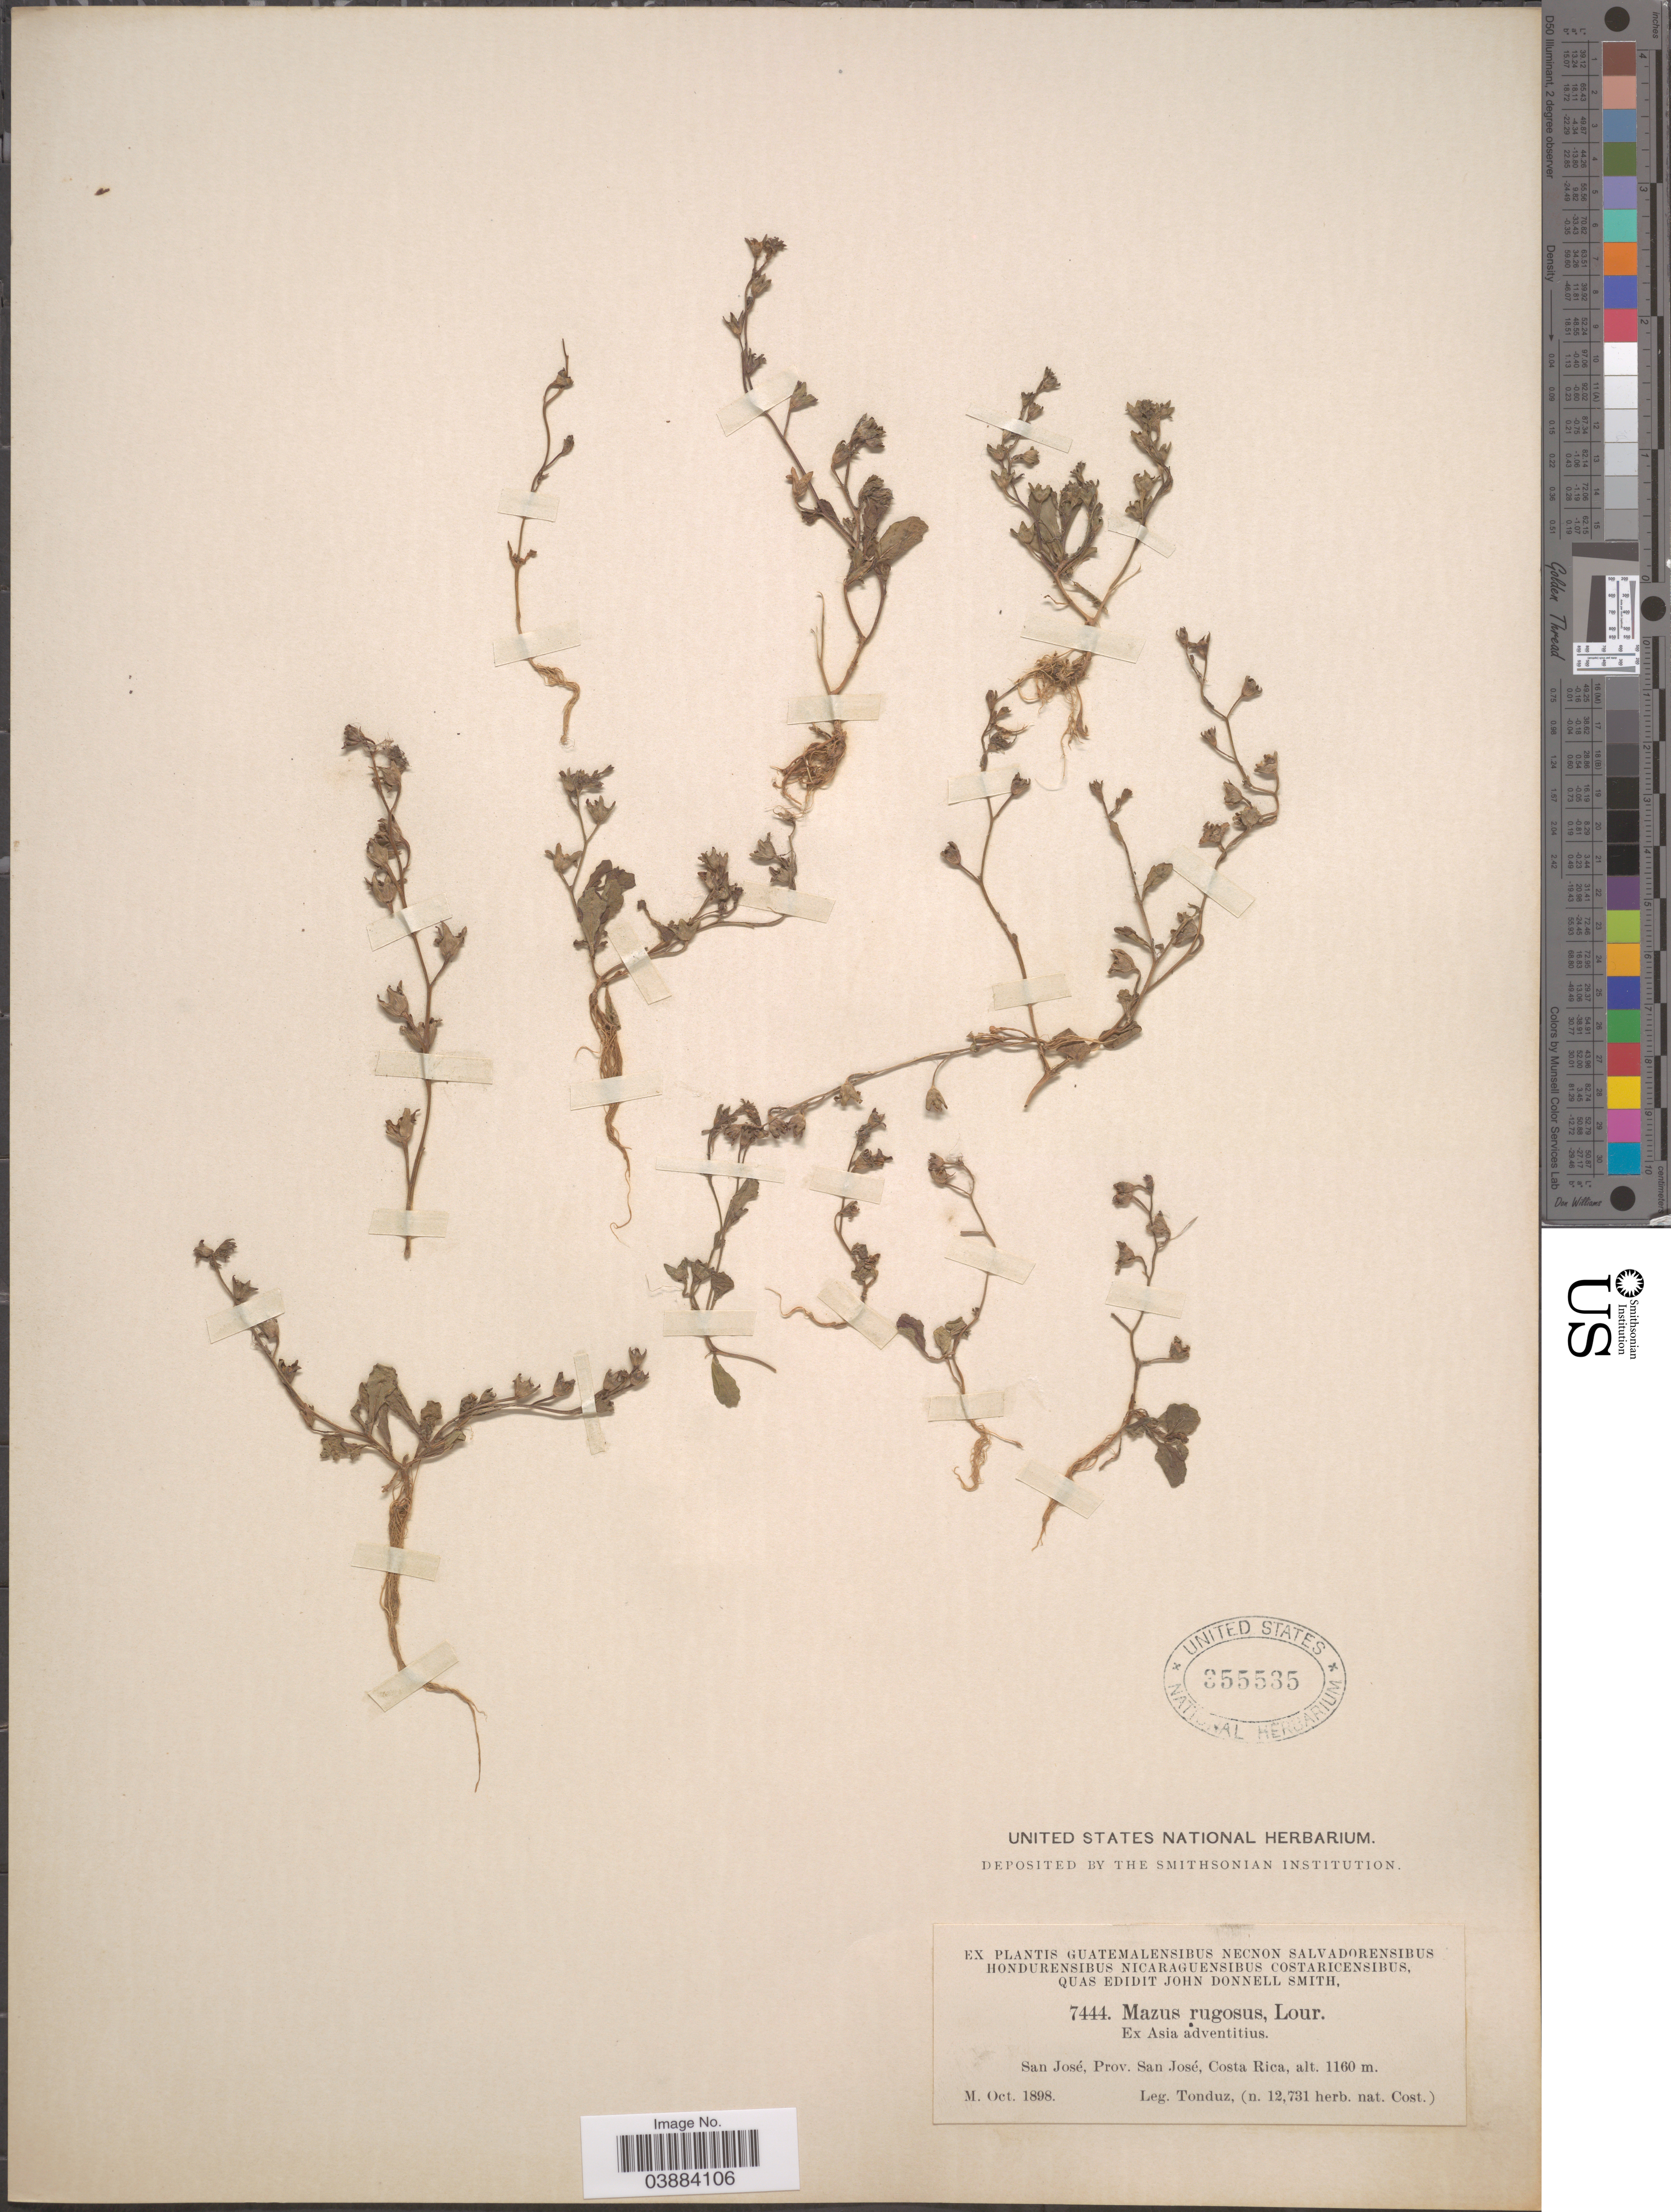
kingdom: Plantae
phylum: Tracheophyta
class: Magnoliopsida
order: Lamiales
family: Mazaceae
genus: Mazus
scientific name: Mazus japonicus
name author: (Thunb.) Kuntze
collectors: Tonduz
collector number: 7444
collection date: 1898-10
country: Costa Rica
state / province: San José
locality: San José.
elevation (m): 1160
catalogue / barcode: US 355535